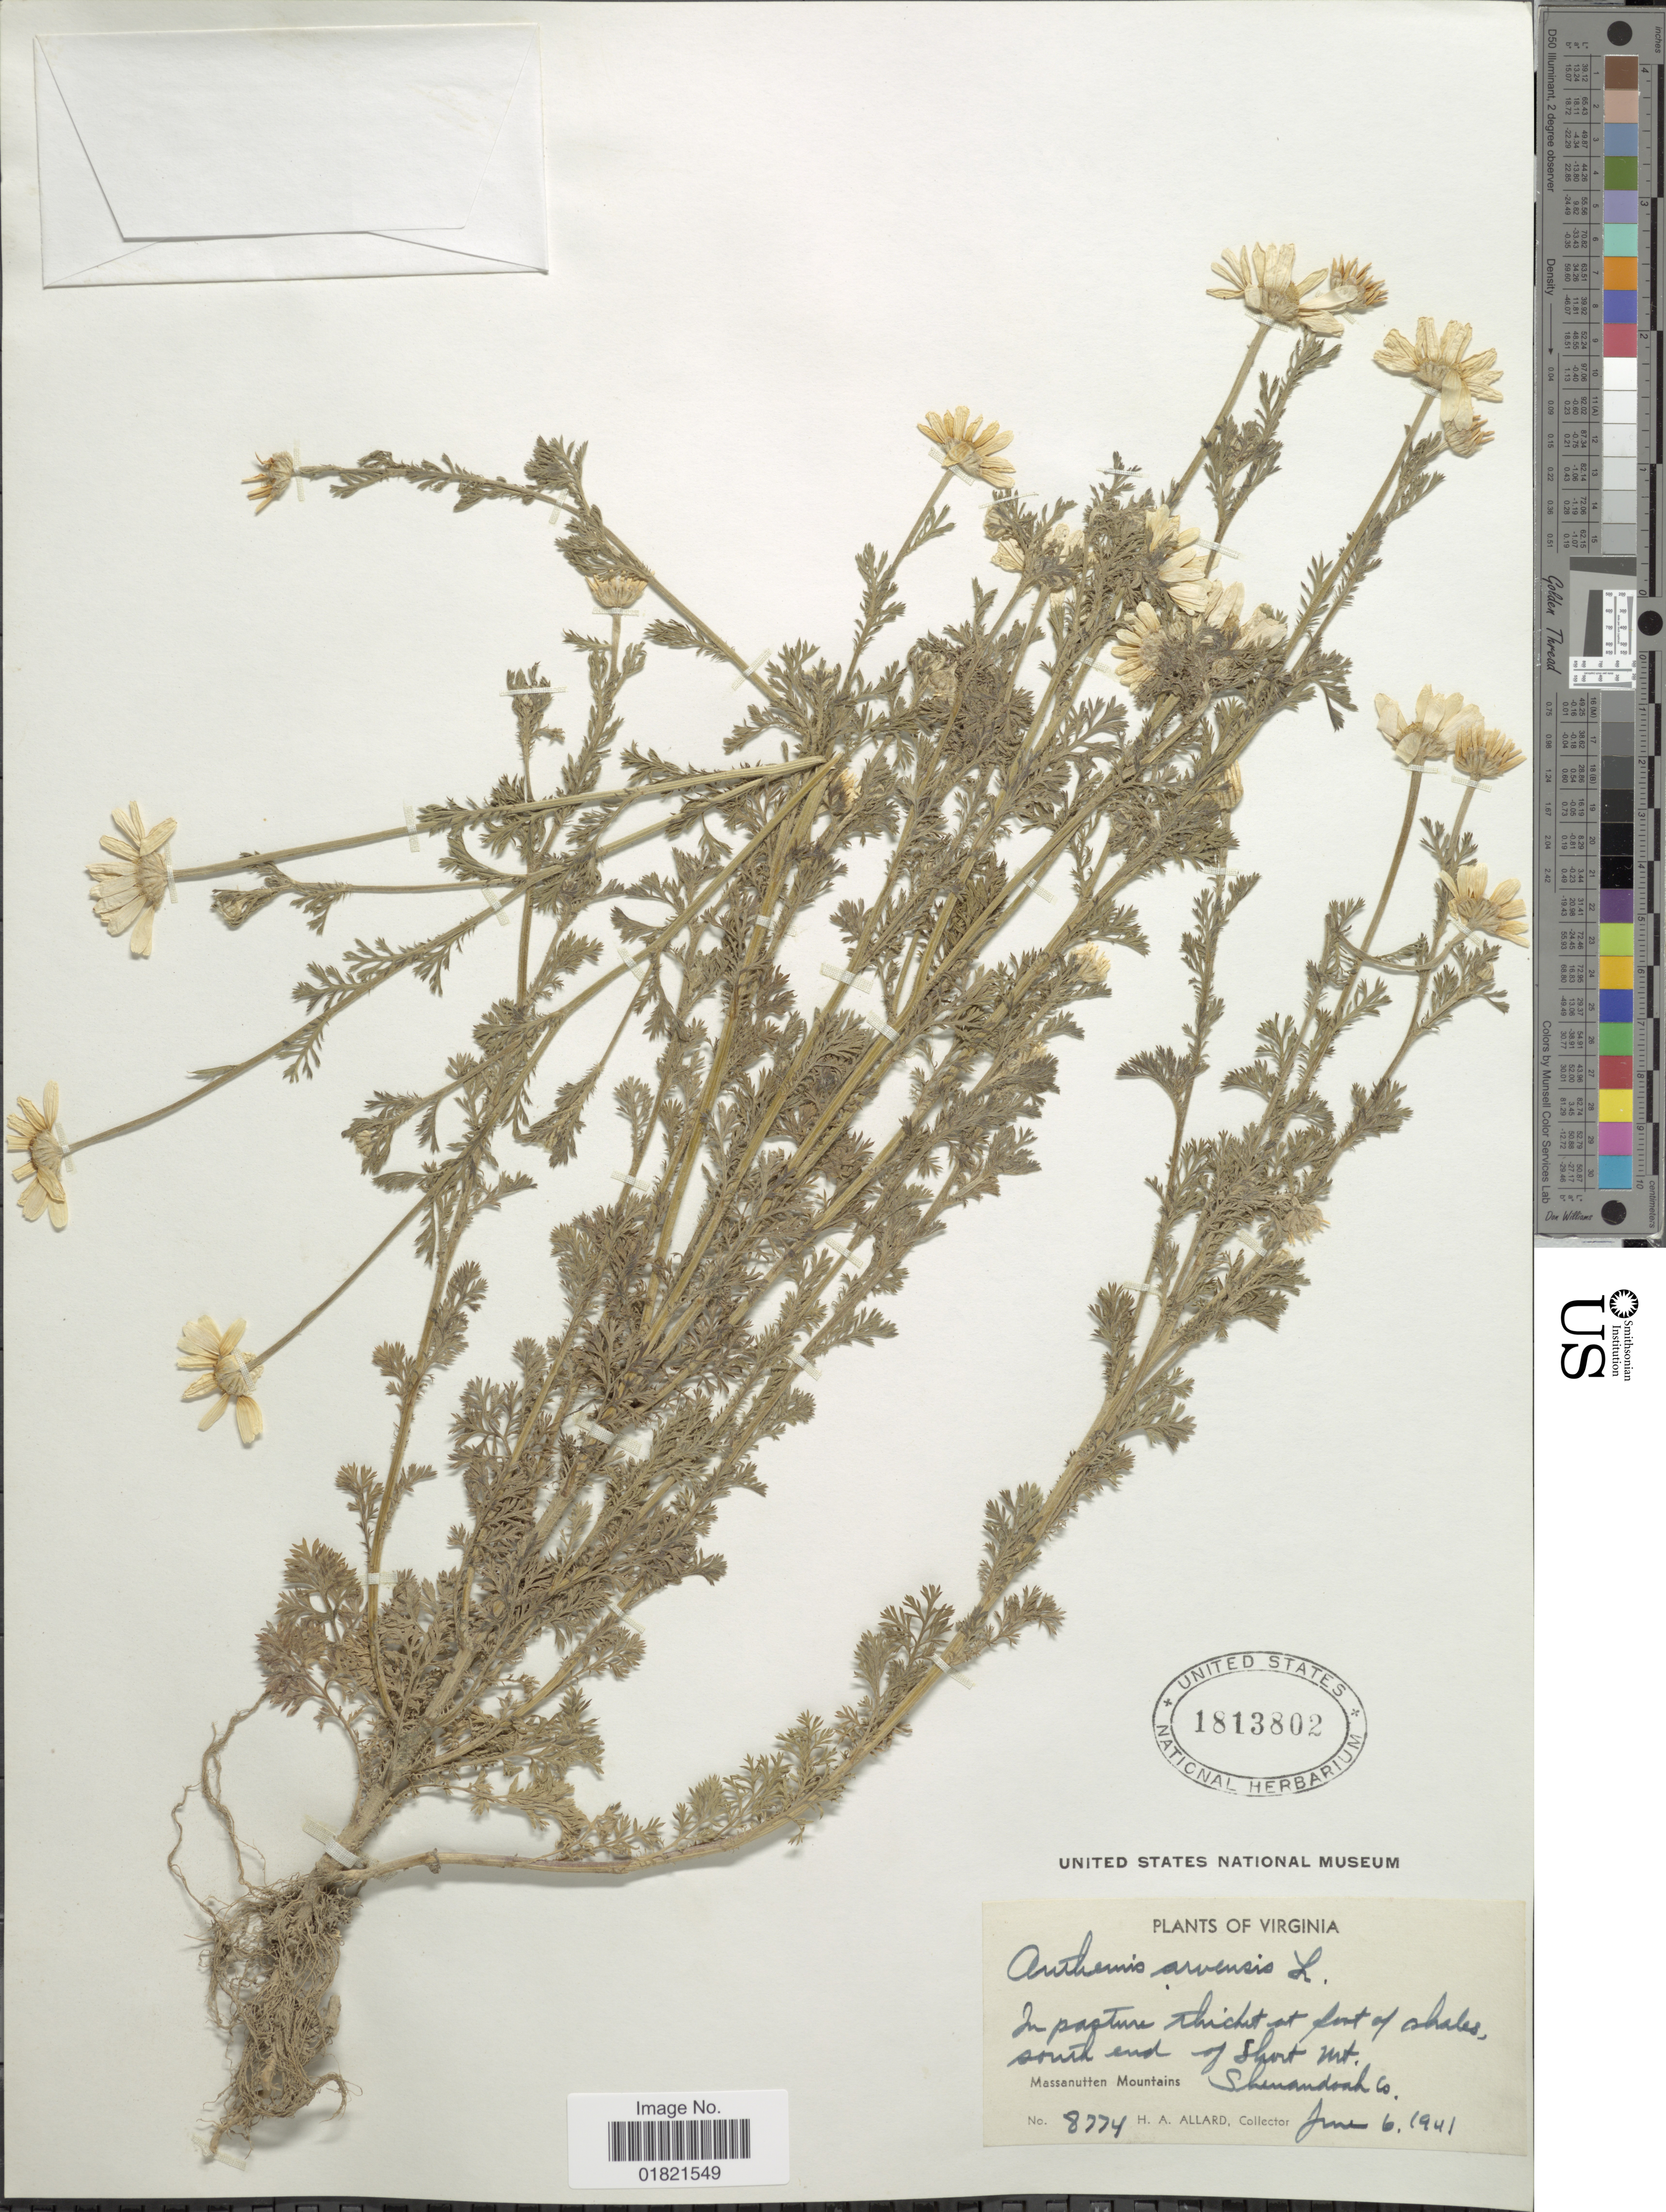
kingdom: Plantae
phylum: Tracheophyta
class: Magnoliopsida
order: Asterales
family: Asteraceae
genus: Anthemis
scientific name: Anthemis arvensis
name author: L.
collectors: H. A. Allard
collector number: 8774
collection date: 1941-06-06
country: United States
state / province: Virginia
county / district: Shenandoah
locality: South end of Short Mt. Massanutten Mountains, Shenandoah Co.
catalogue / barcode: US 1813802